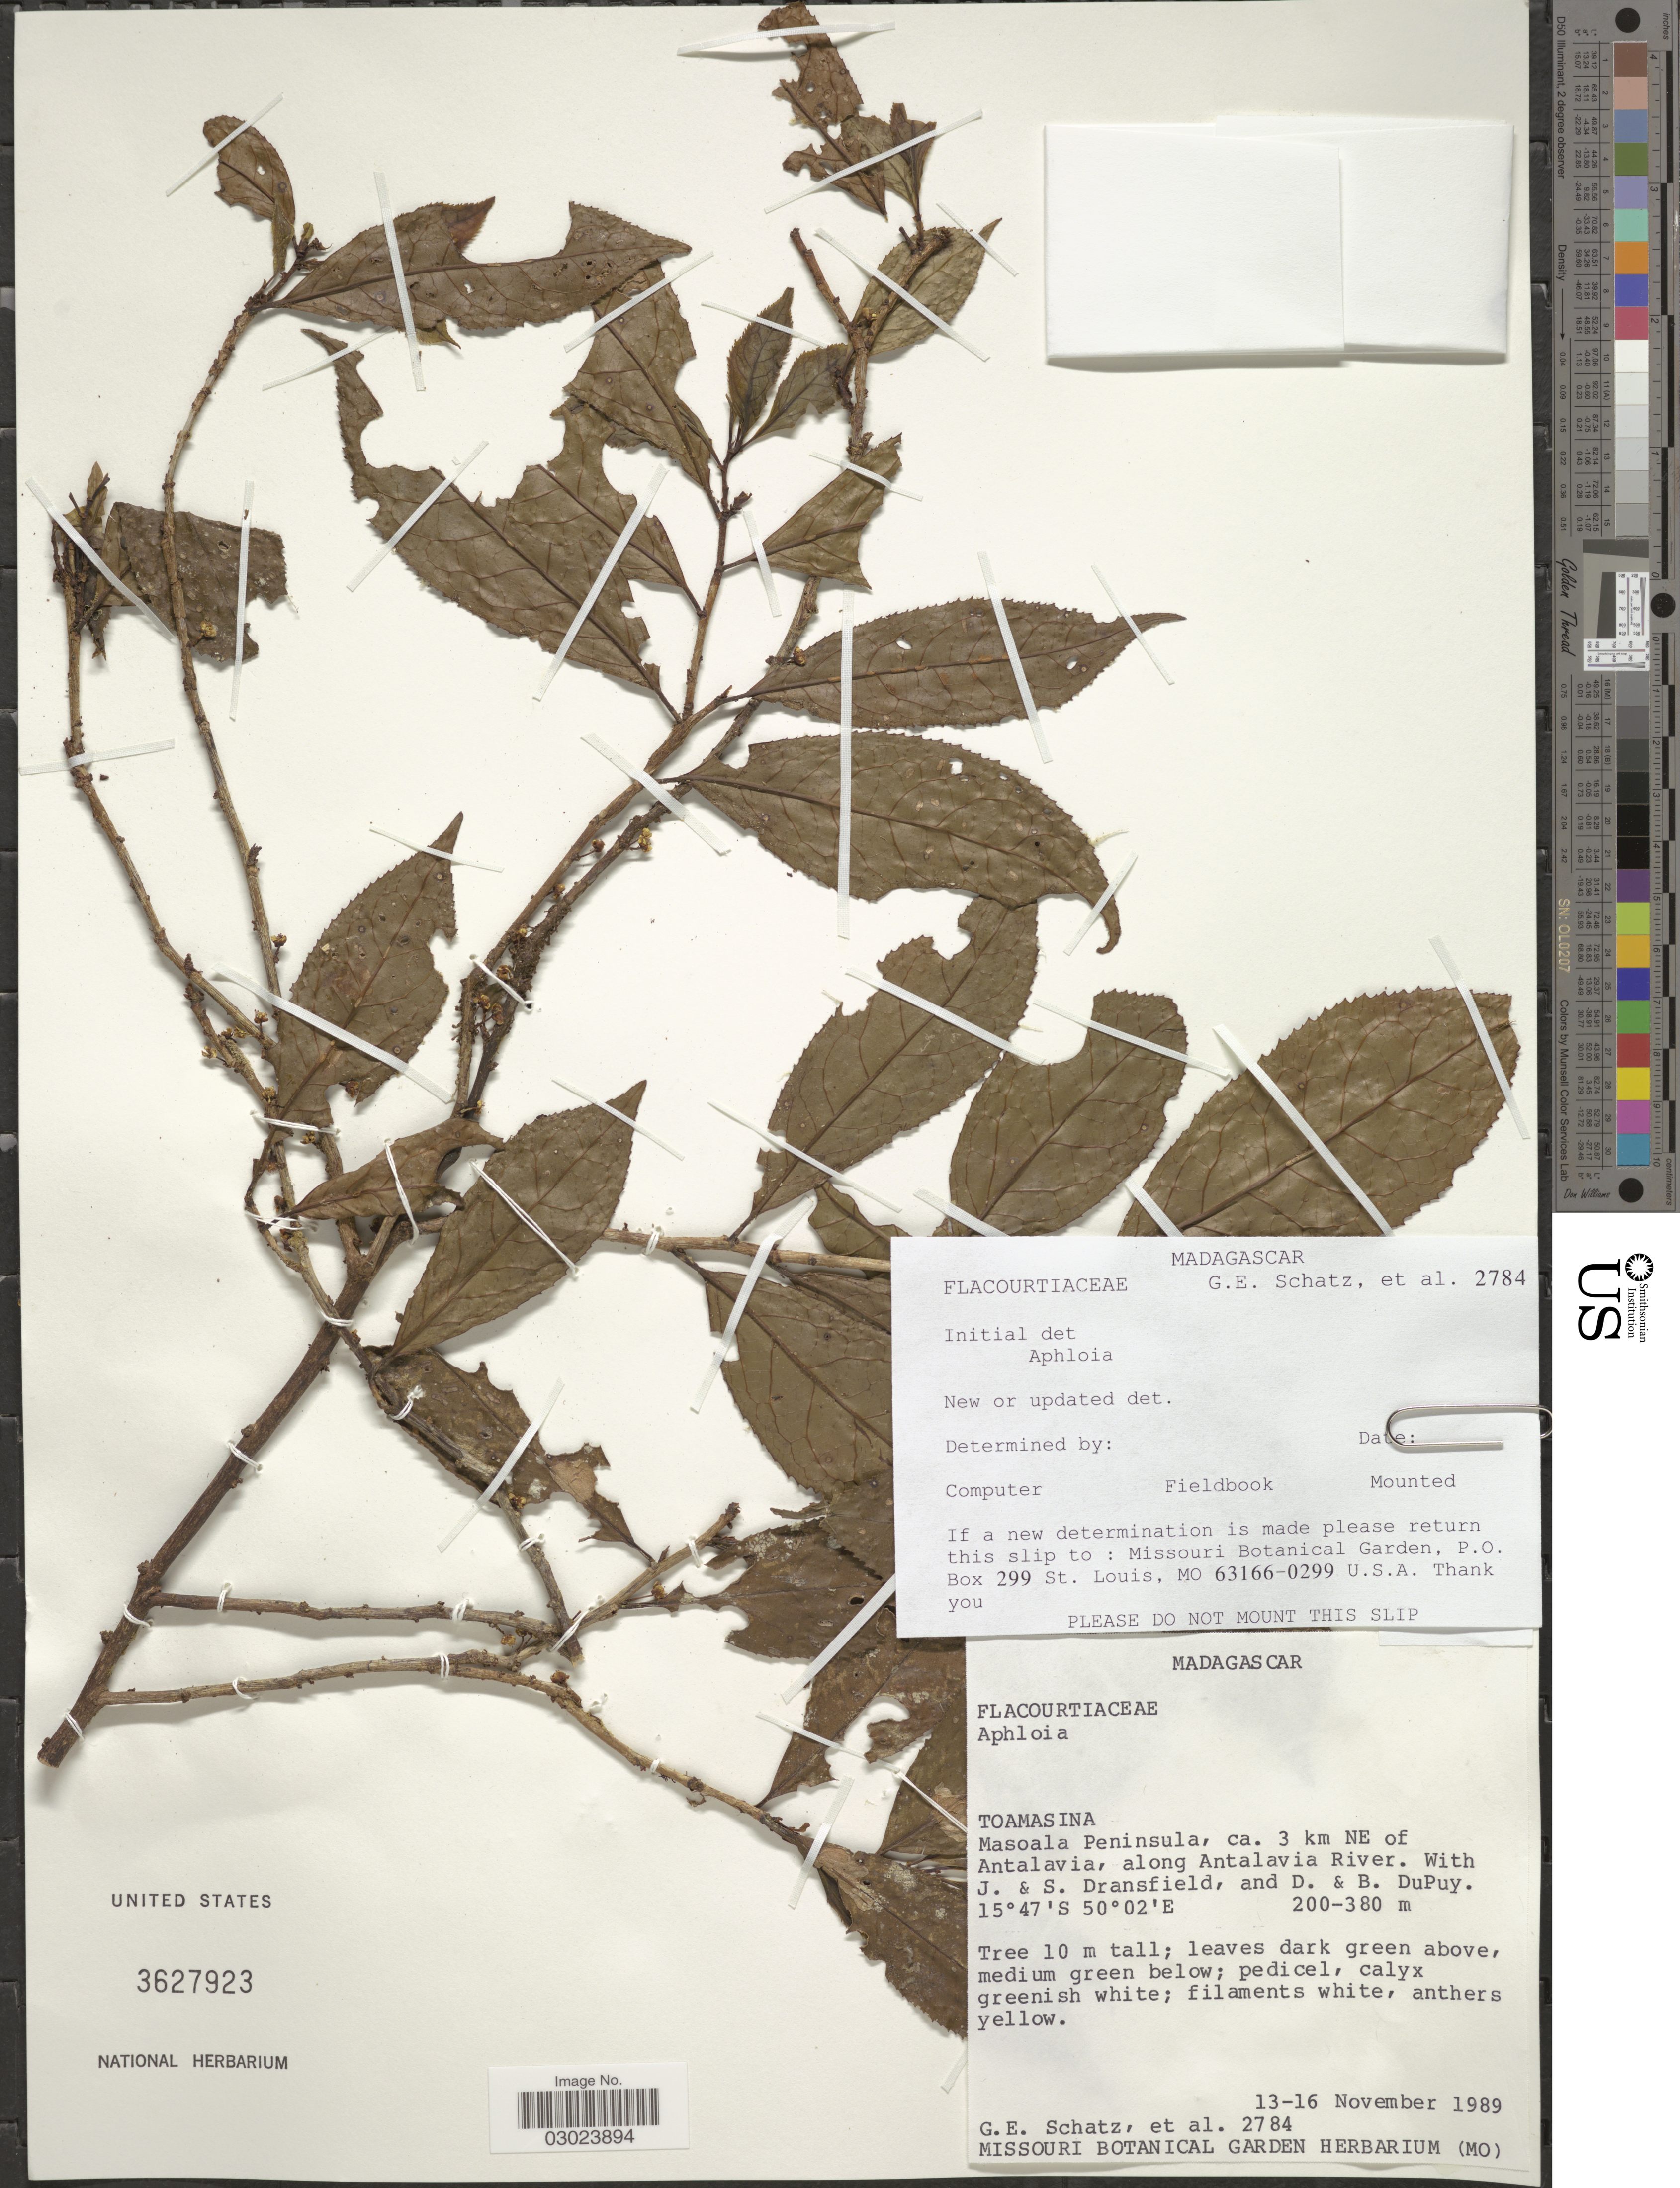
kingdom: Plantae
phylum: Tracheophyta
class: Magnoliopsida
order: Crossosomatales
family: Aphloiaceae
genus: Aphloia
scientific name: Aphloia sp.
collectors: G. Schatz, J. Dransfield, S. Dransfield, D. Du Puy & B. Dupuy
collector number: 2784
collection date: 1989-11-13/1989-11-16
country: Madagascar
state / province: Analanjirofo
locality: Masoala Peninsula, ca. 3 km NE of Antalavia, along Antalavia River.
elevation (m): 200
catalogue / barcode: US 3627923